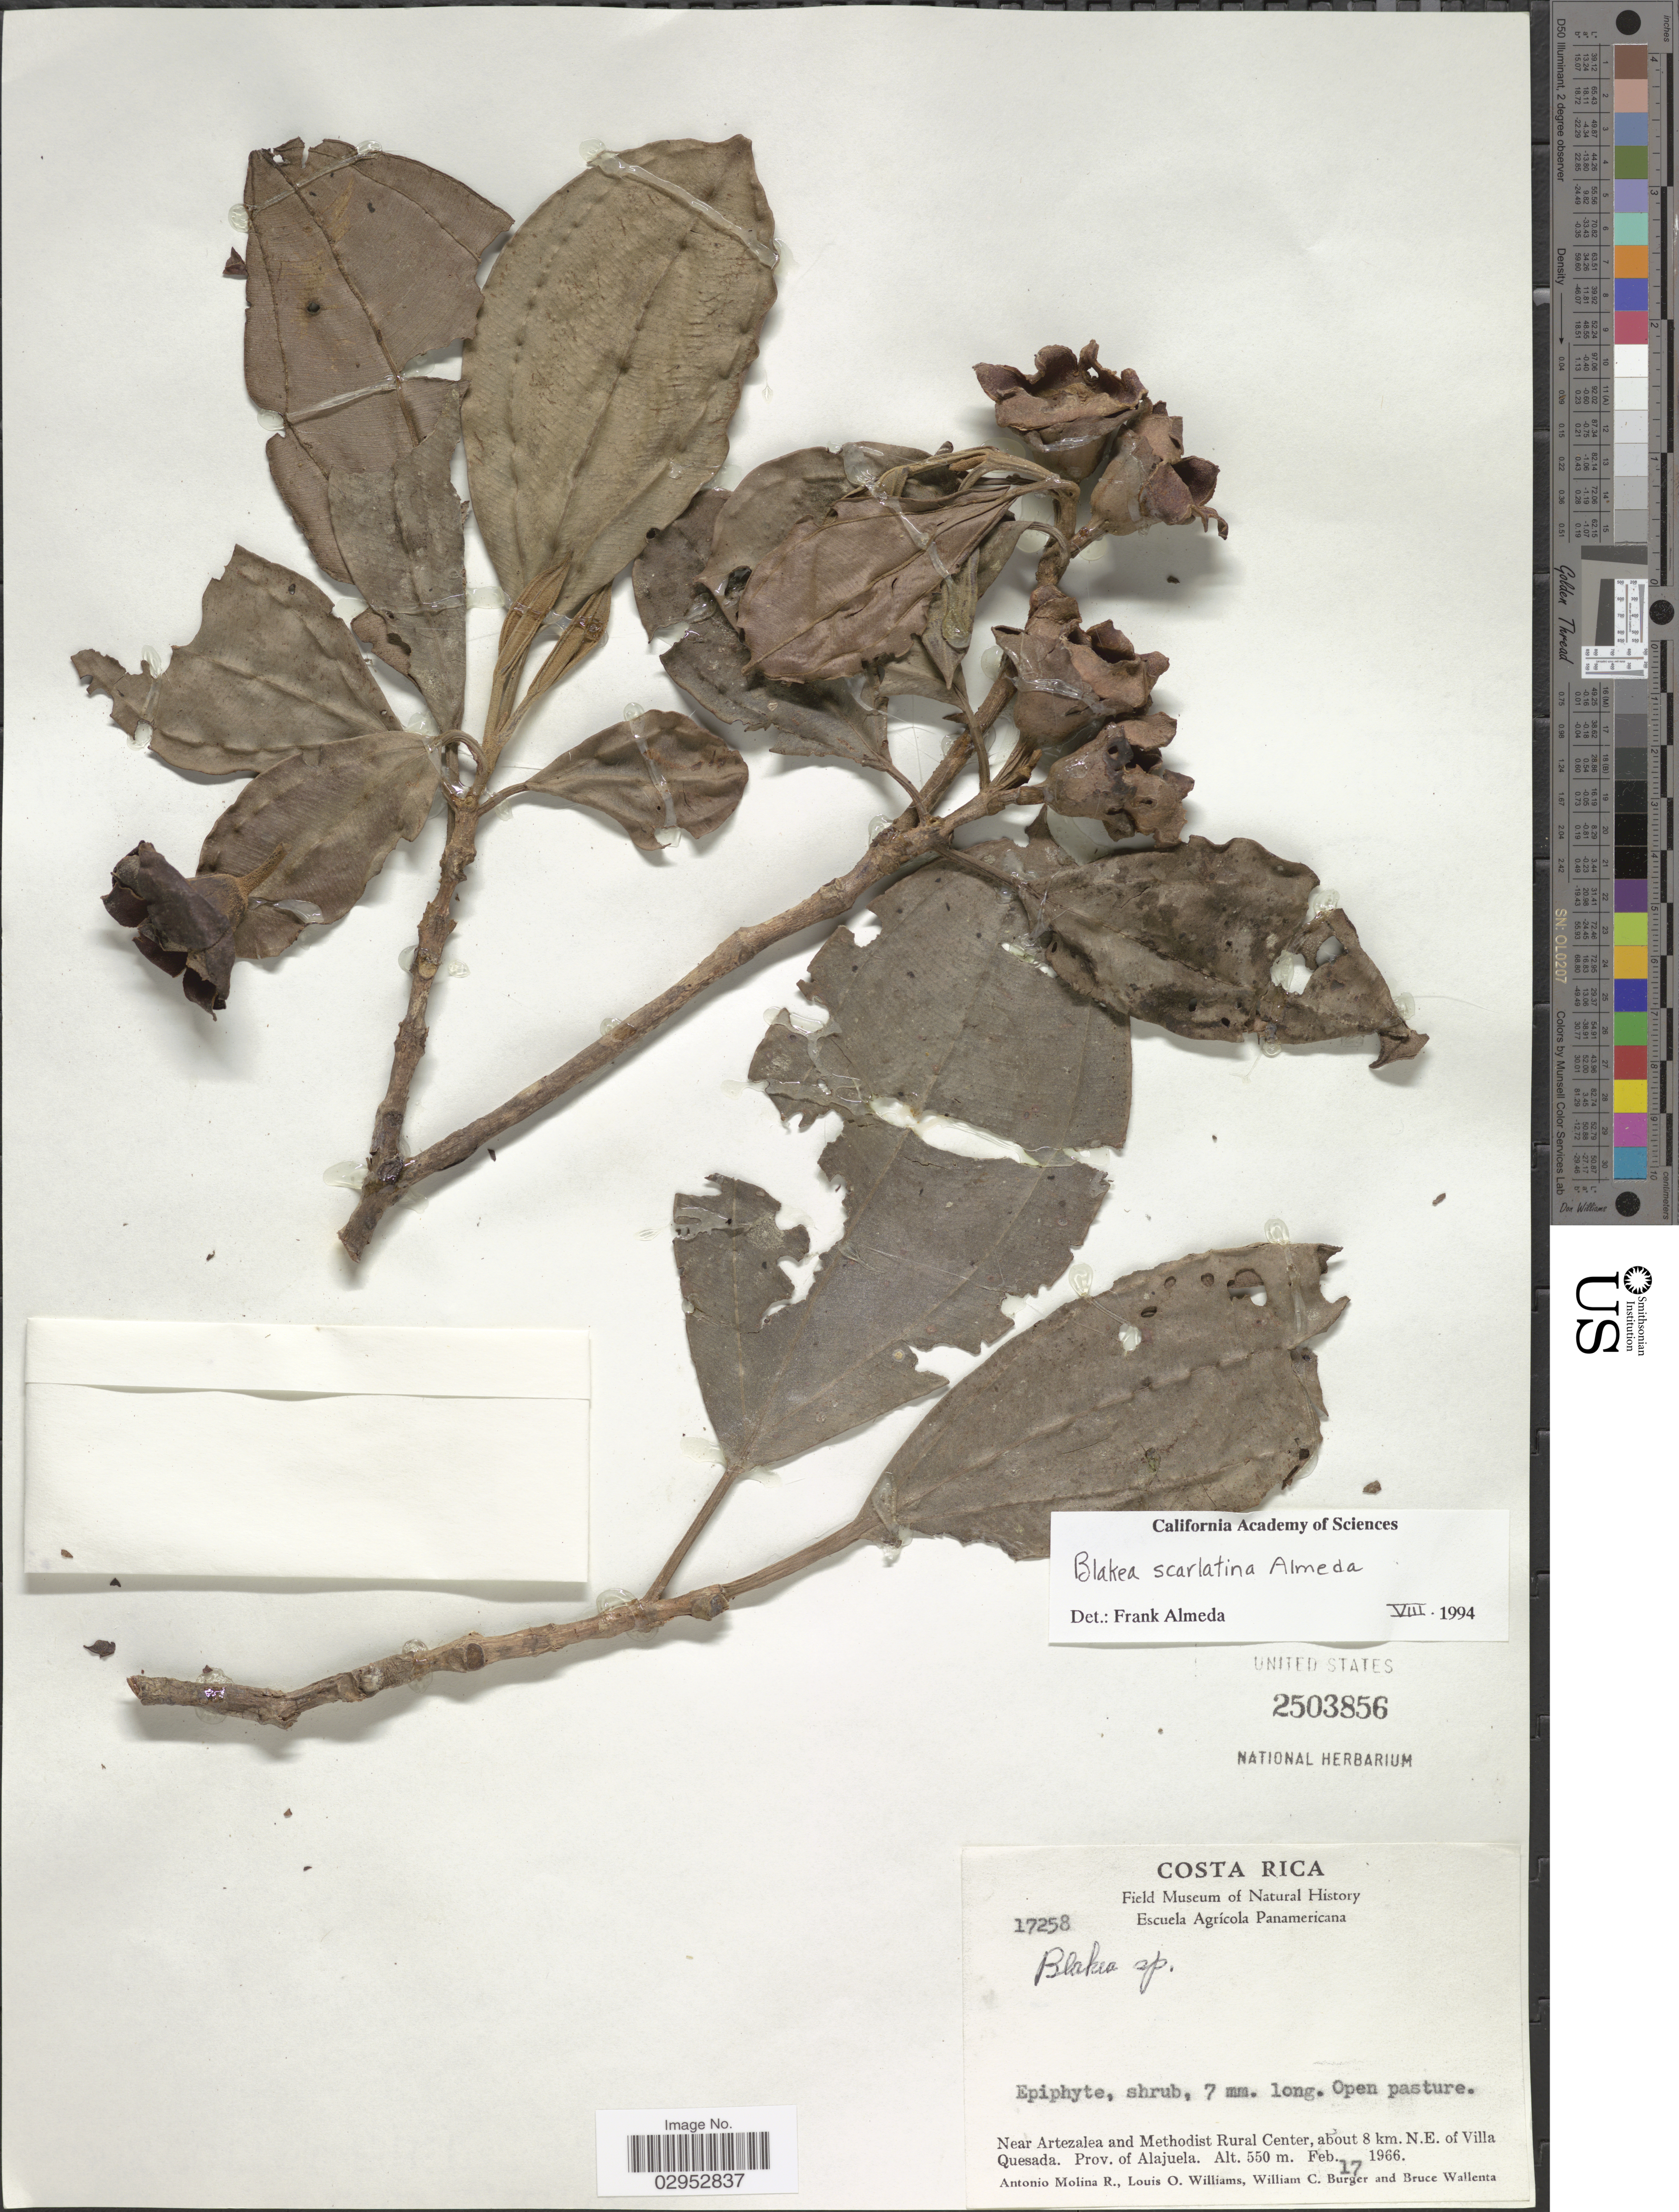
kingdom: Plantae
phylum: Tracheophyta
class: Magnoliopsida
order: Myrtales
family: Melastomataceae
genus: Blakea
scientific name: Blakea scarlatina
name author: Almeda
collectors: A. Molina R., L. O. Williams, W. Burger & B. Wallenta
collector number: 17258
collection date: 1966-02-17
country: Costa Rica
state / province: Alajuela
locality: Near Artezalea and Methodist Rural Center, about 8 km. N.E. of Villa Quesada. Prov. of Alajuela.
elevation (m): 550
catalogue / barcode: US 2503856